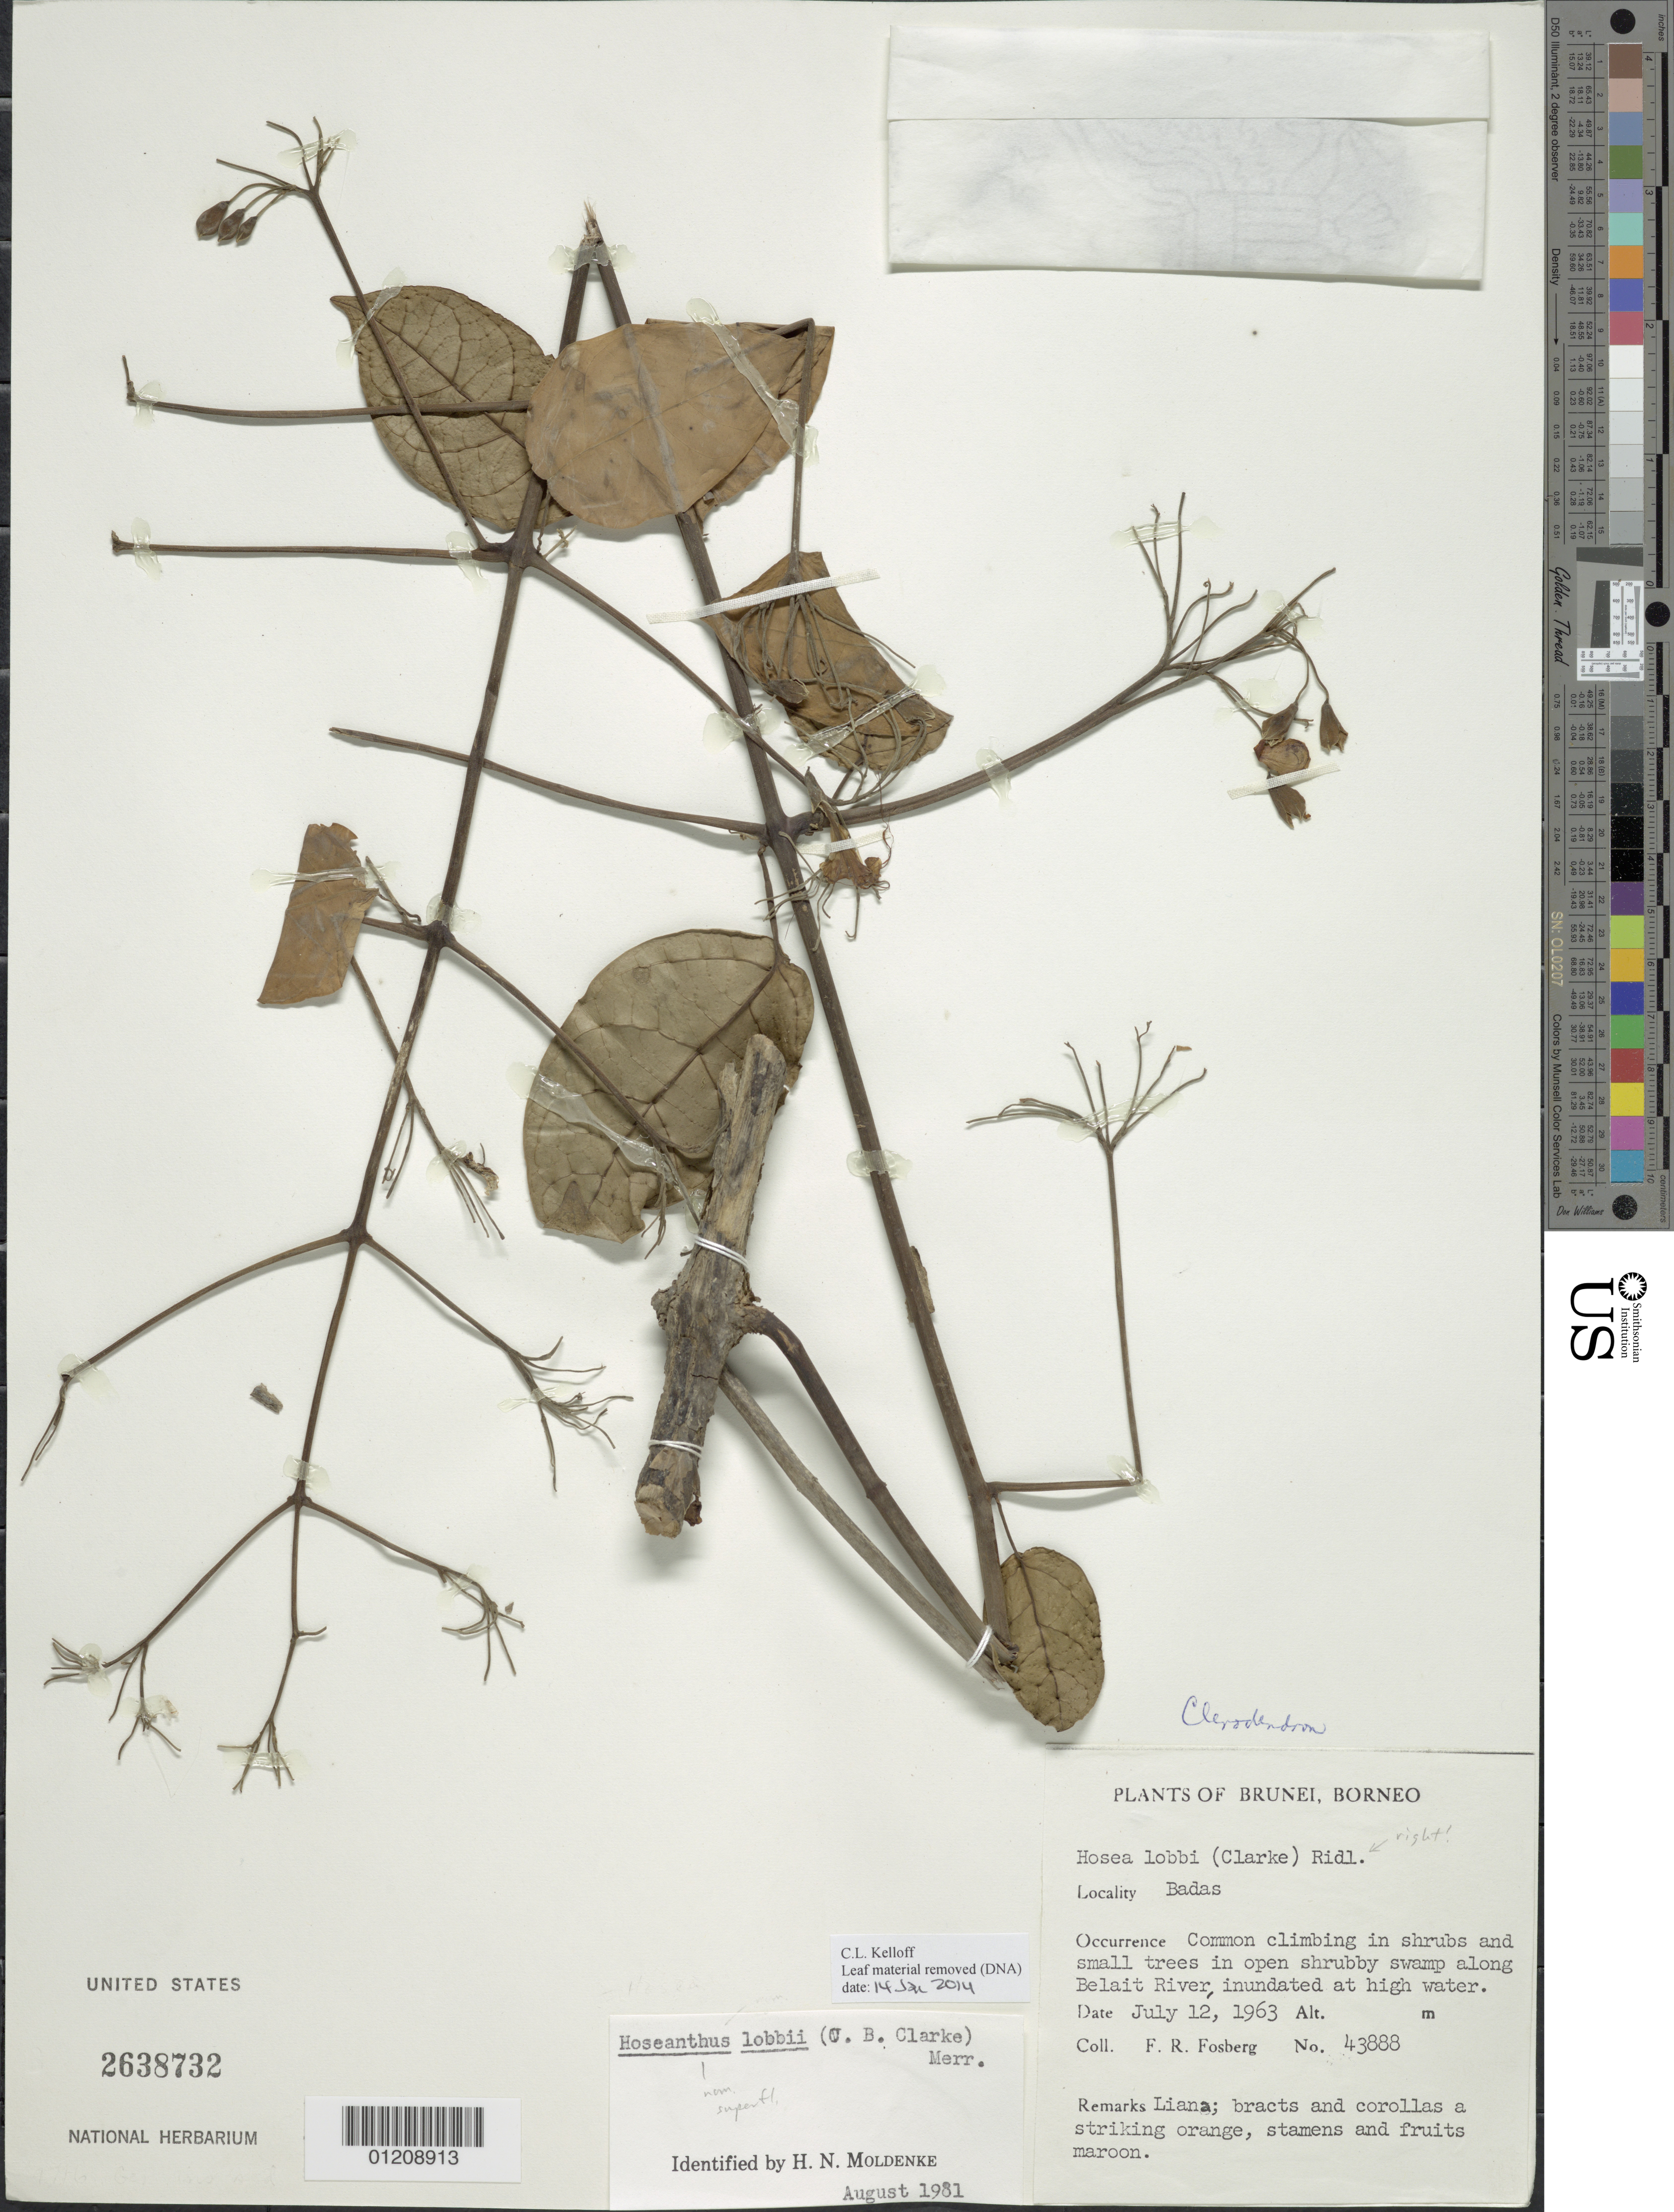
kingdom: Plantae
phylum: Tracheophyta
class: Magnoliopsida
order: Lamiales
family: Lamiaceae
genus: Hosea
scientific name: Hosea lobbii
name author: (C.B. Clarke) Ridl.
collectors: F. R. Fosberg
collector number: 43888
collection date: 1963-07-12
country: Brunei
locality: Borneo, Badas, along Belait River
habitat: in open shrubby swamp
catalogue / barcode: US 2638732